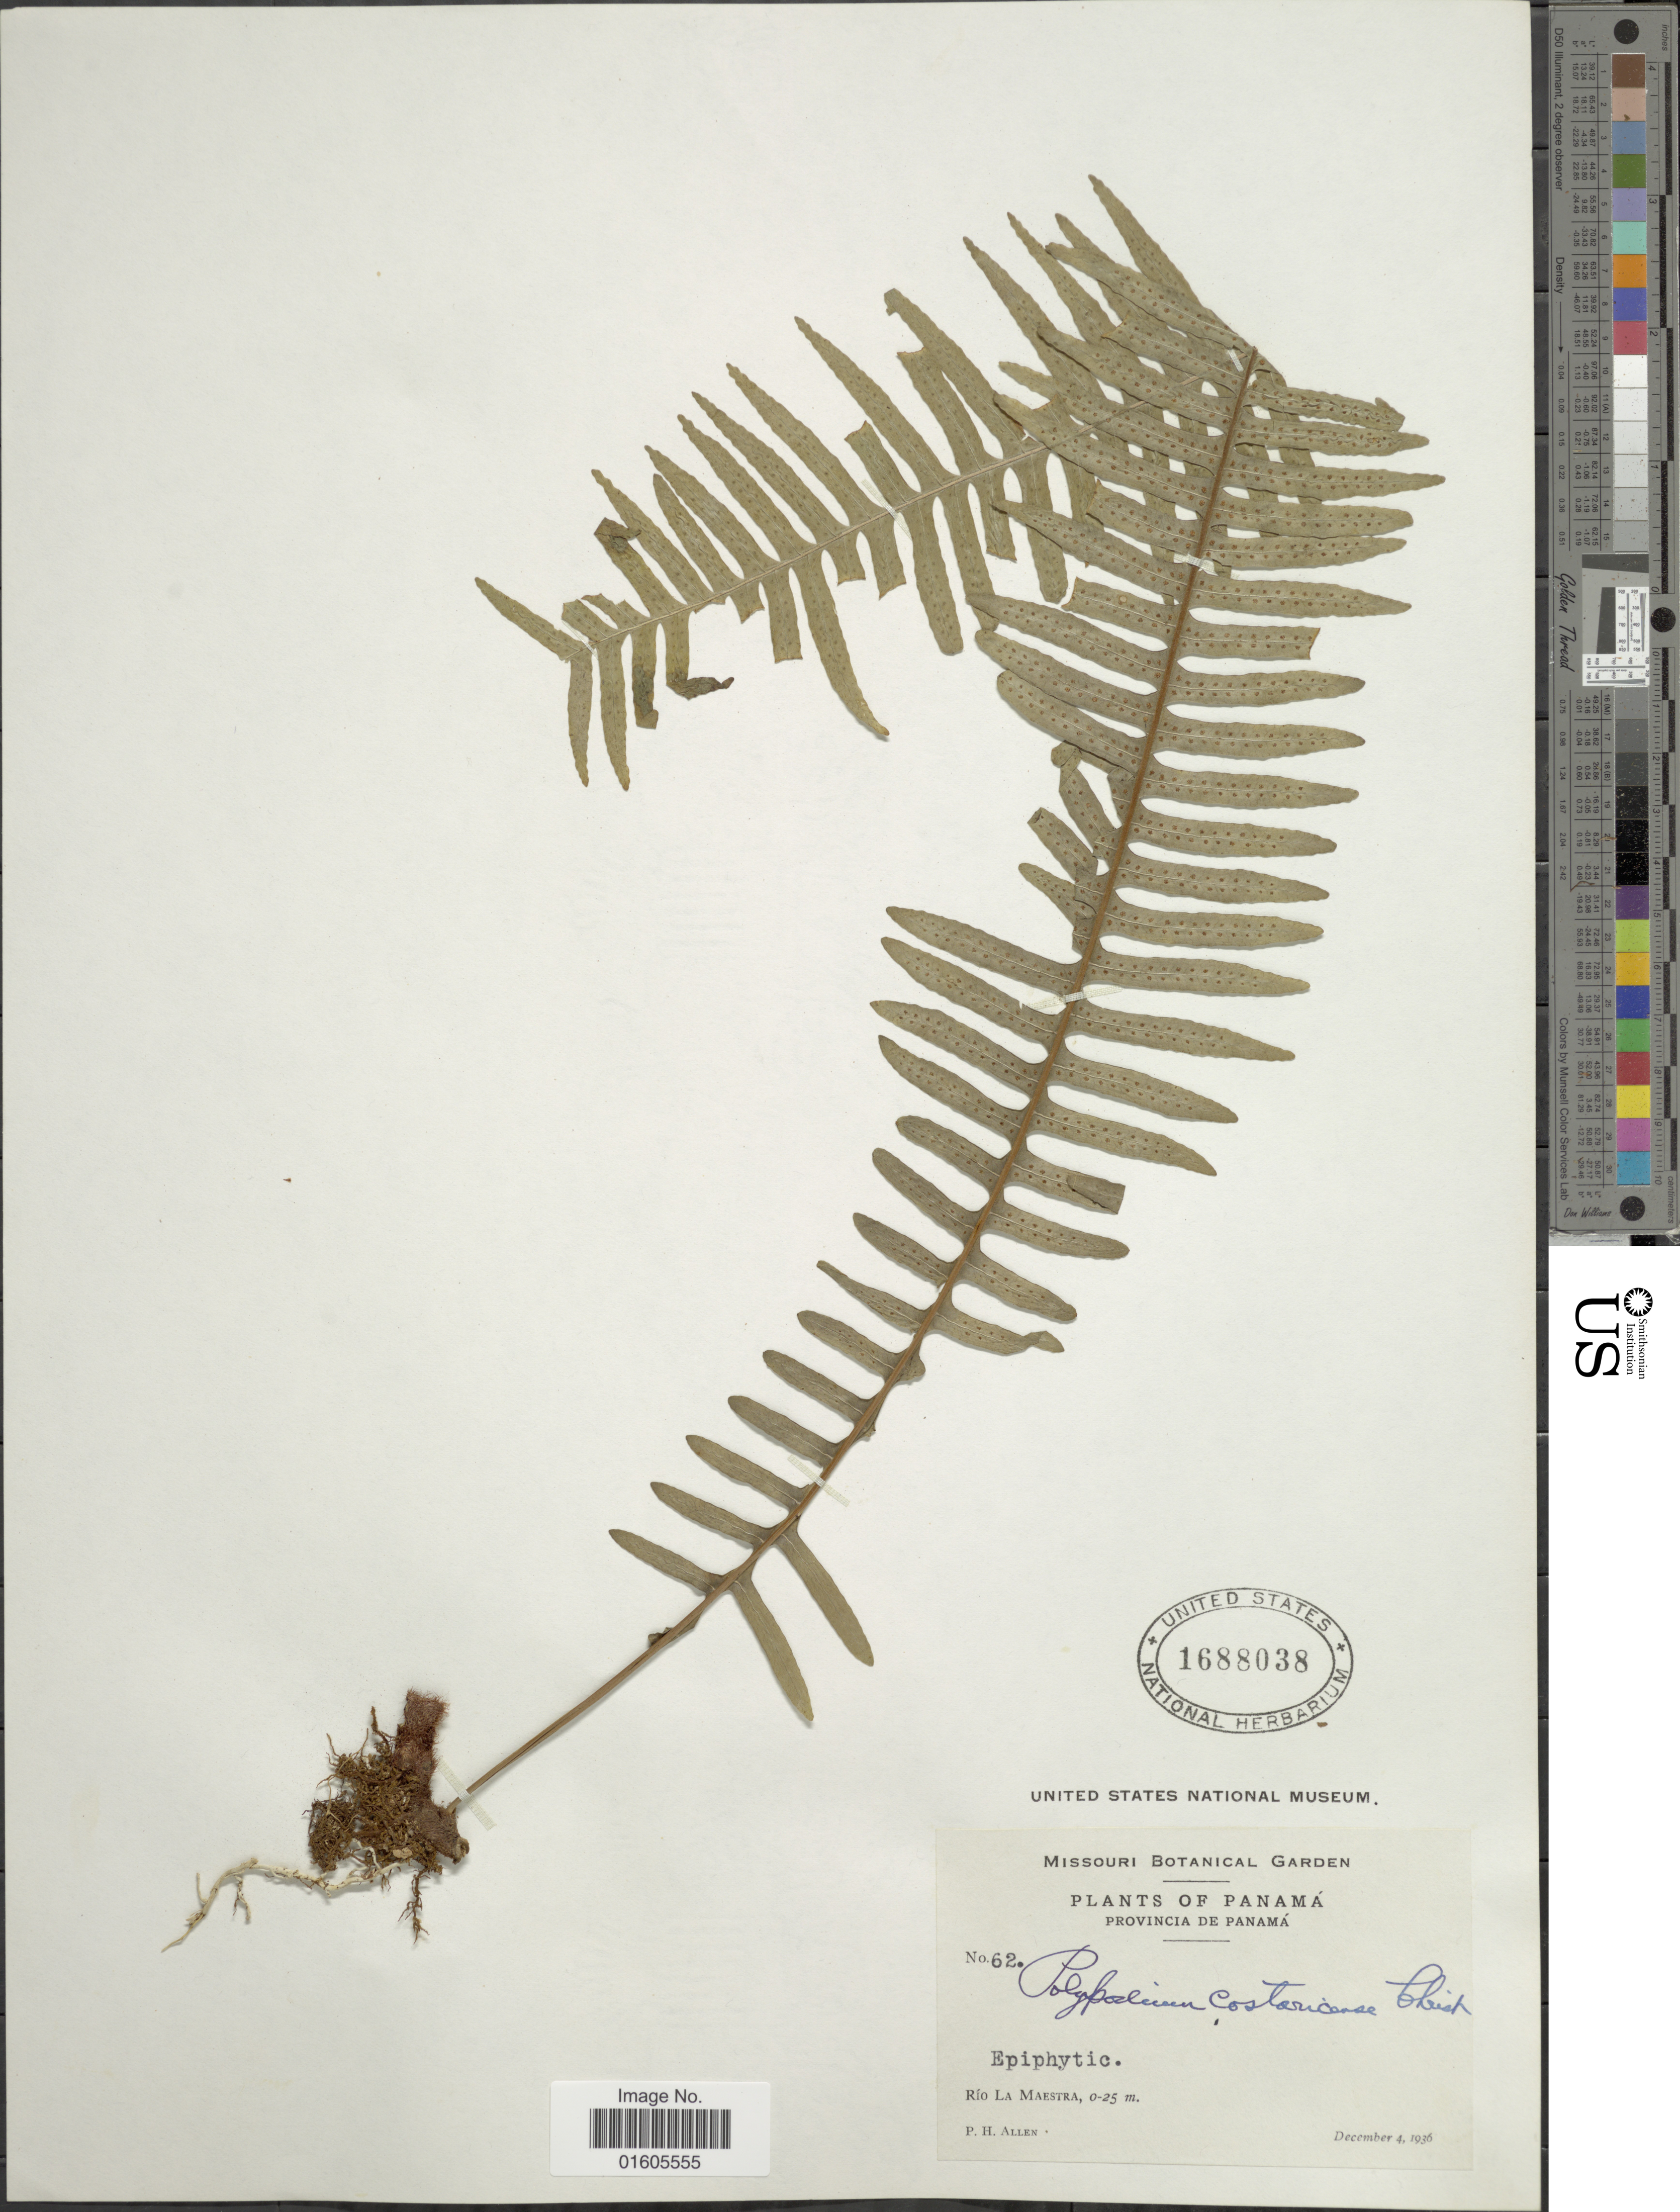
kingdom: Plantae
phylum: Tracheophyta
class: Polypodiopsida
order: Polypodiales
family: Polypodiaceae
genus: Serpocaulon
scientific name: Serpocaulon wagneri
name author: (Mett.) A.R. Sm.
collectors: P. H. Allen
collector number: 62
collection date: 1936-12-04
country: Panama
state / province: Panamá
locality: Río La Maestra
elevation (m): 0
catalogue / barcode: US 1688038